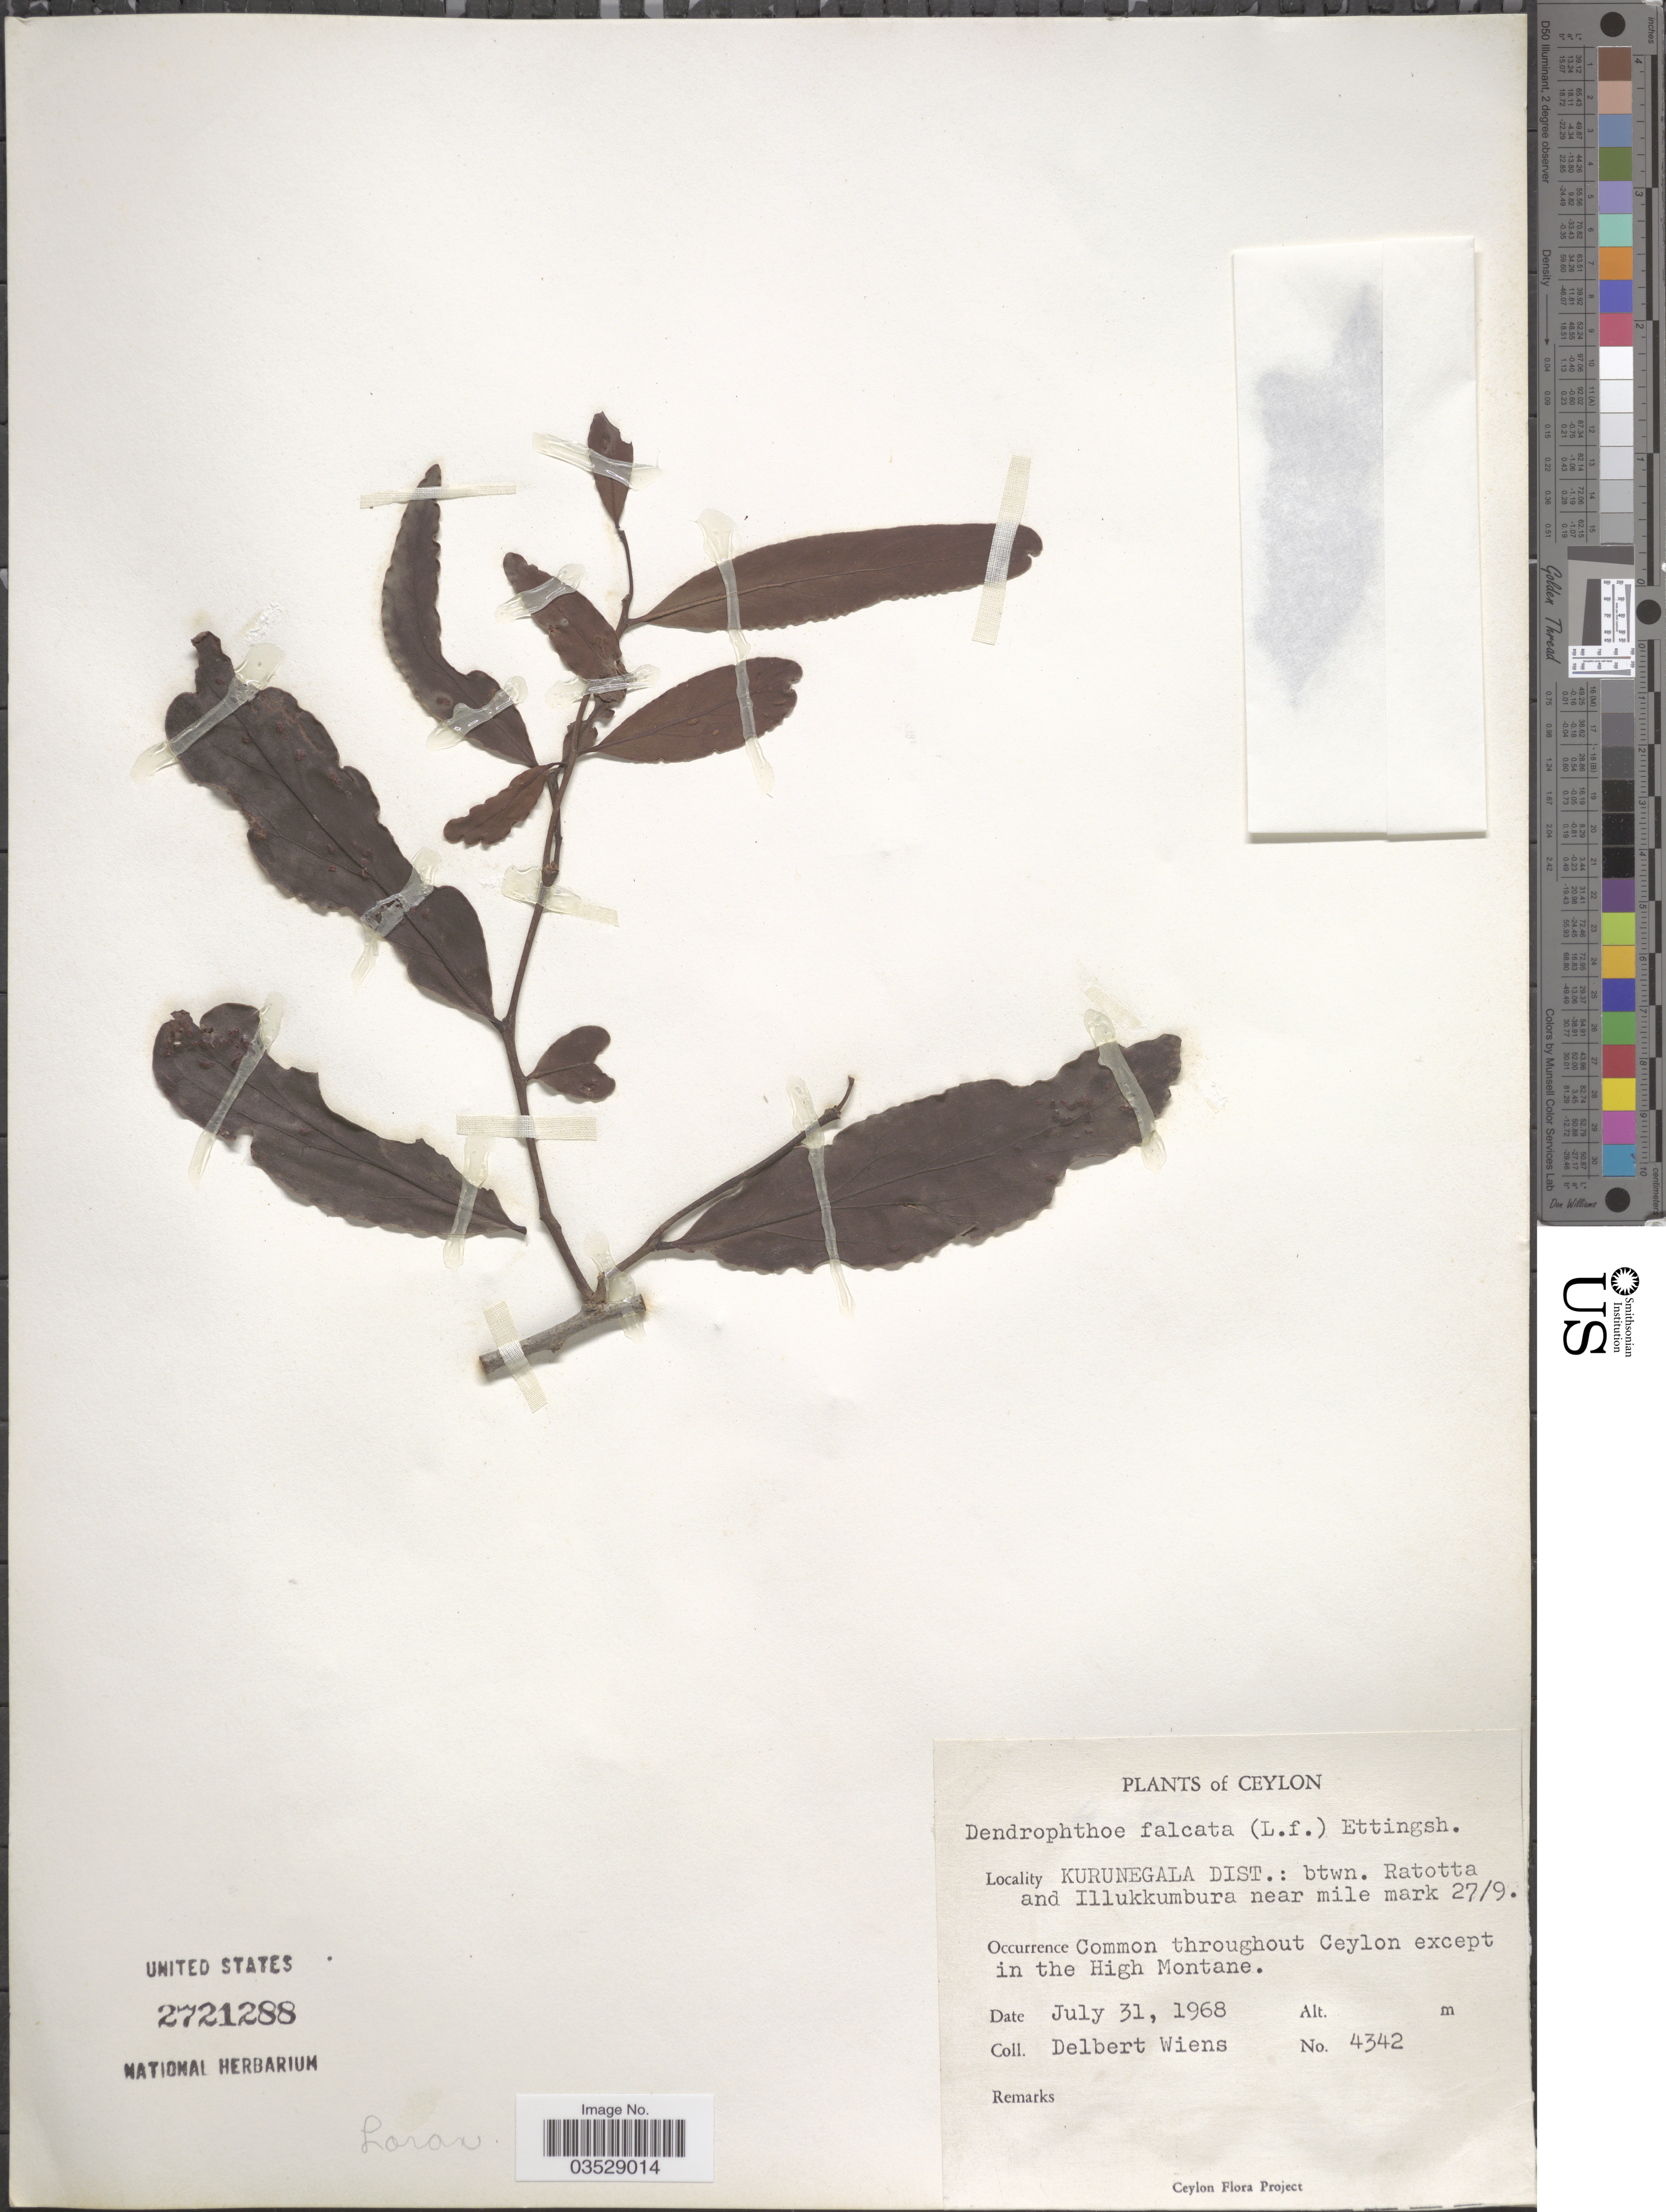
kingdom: Plantae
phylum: Tracheophyta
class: Magnoliopsida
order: Santalales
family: Loranthaceae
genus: Dendrophthoe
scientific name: Dendrophthoe falcata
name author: (L. f.) Ettingsh.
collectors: D. Wiens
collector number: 4342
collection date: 1968-07-31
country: Sri Lanka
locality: Ceylon. Kurunegala Dist.: btwn. Ratotta and Illikkumbura near mile mark 27/9. Common throughout Ceylon except in the High Montane.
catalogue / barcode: US 2721288